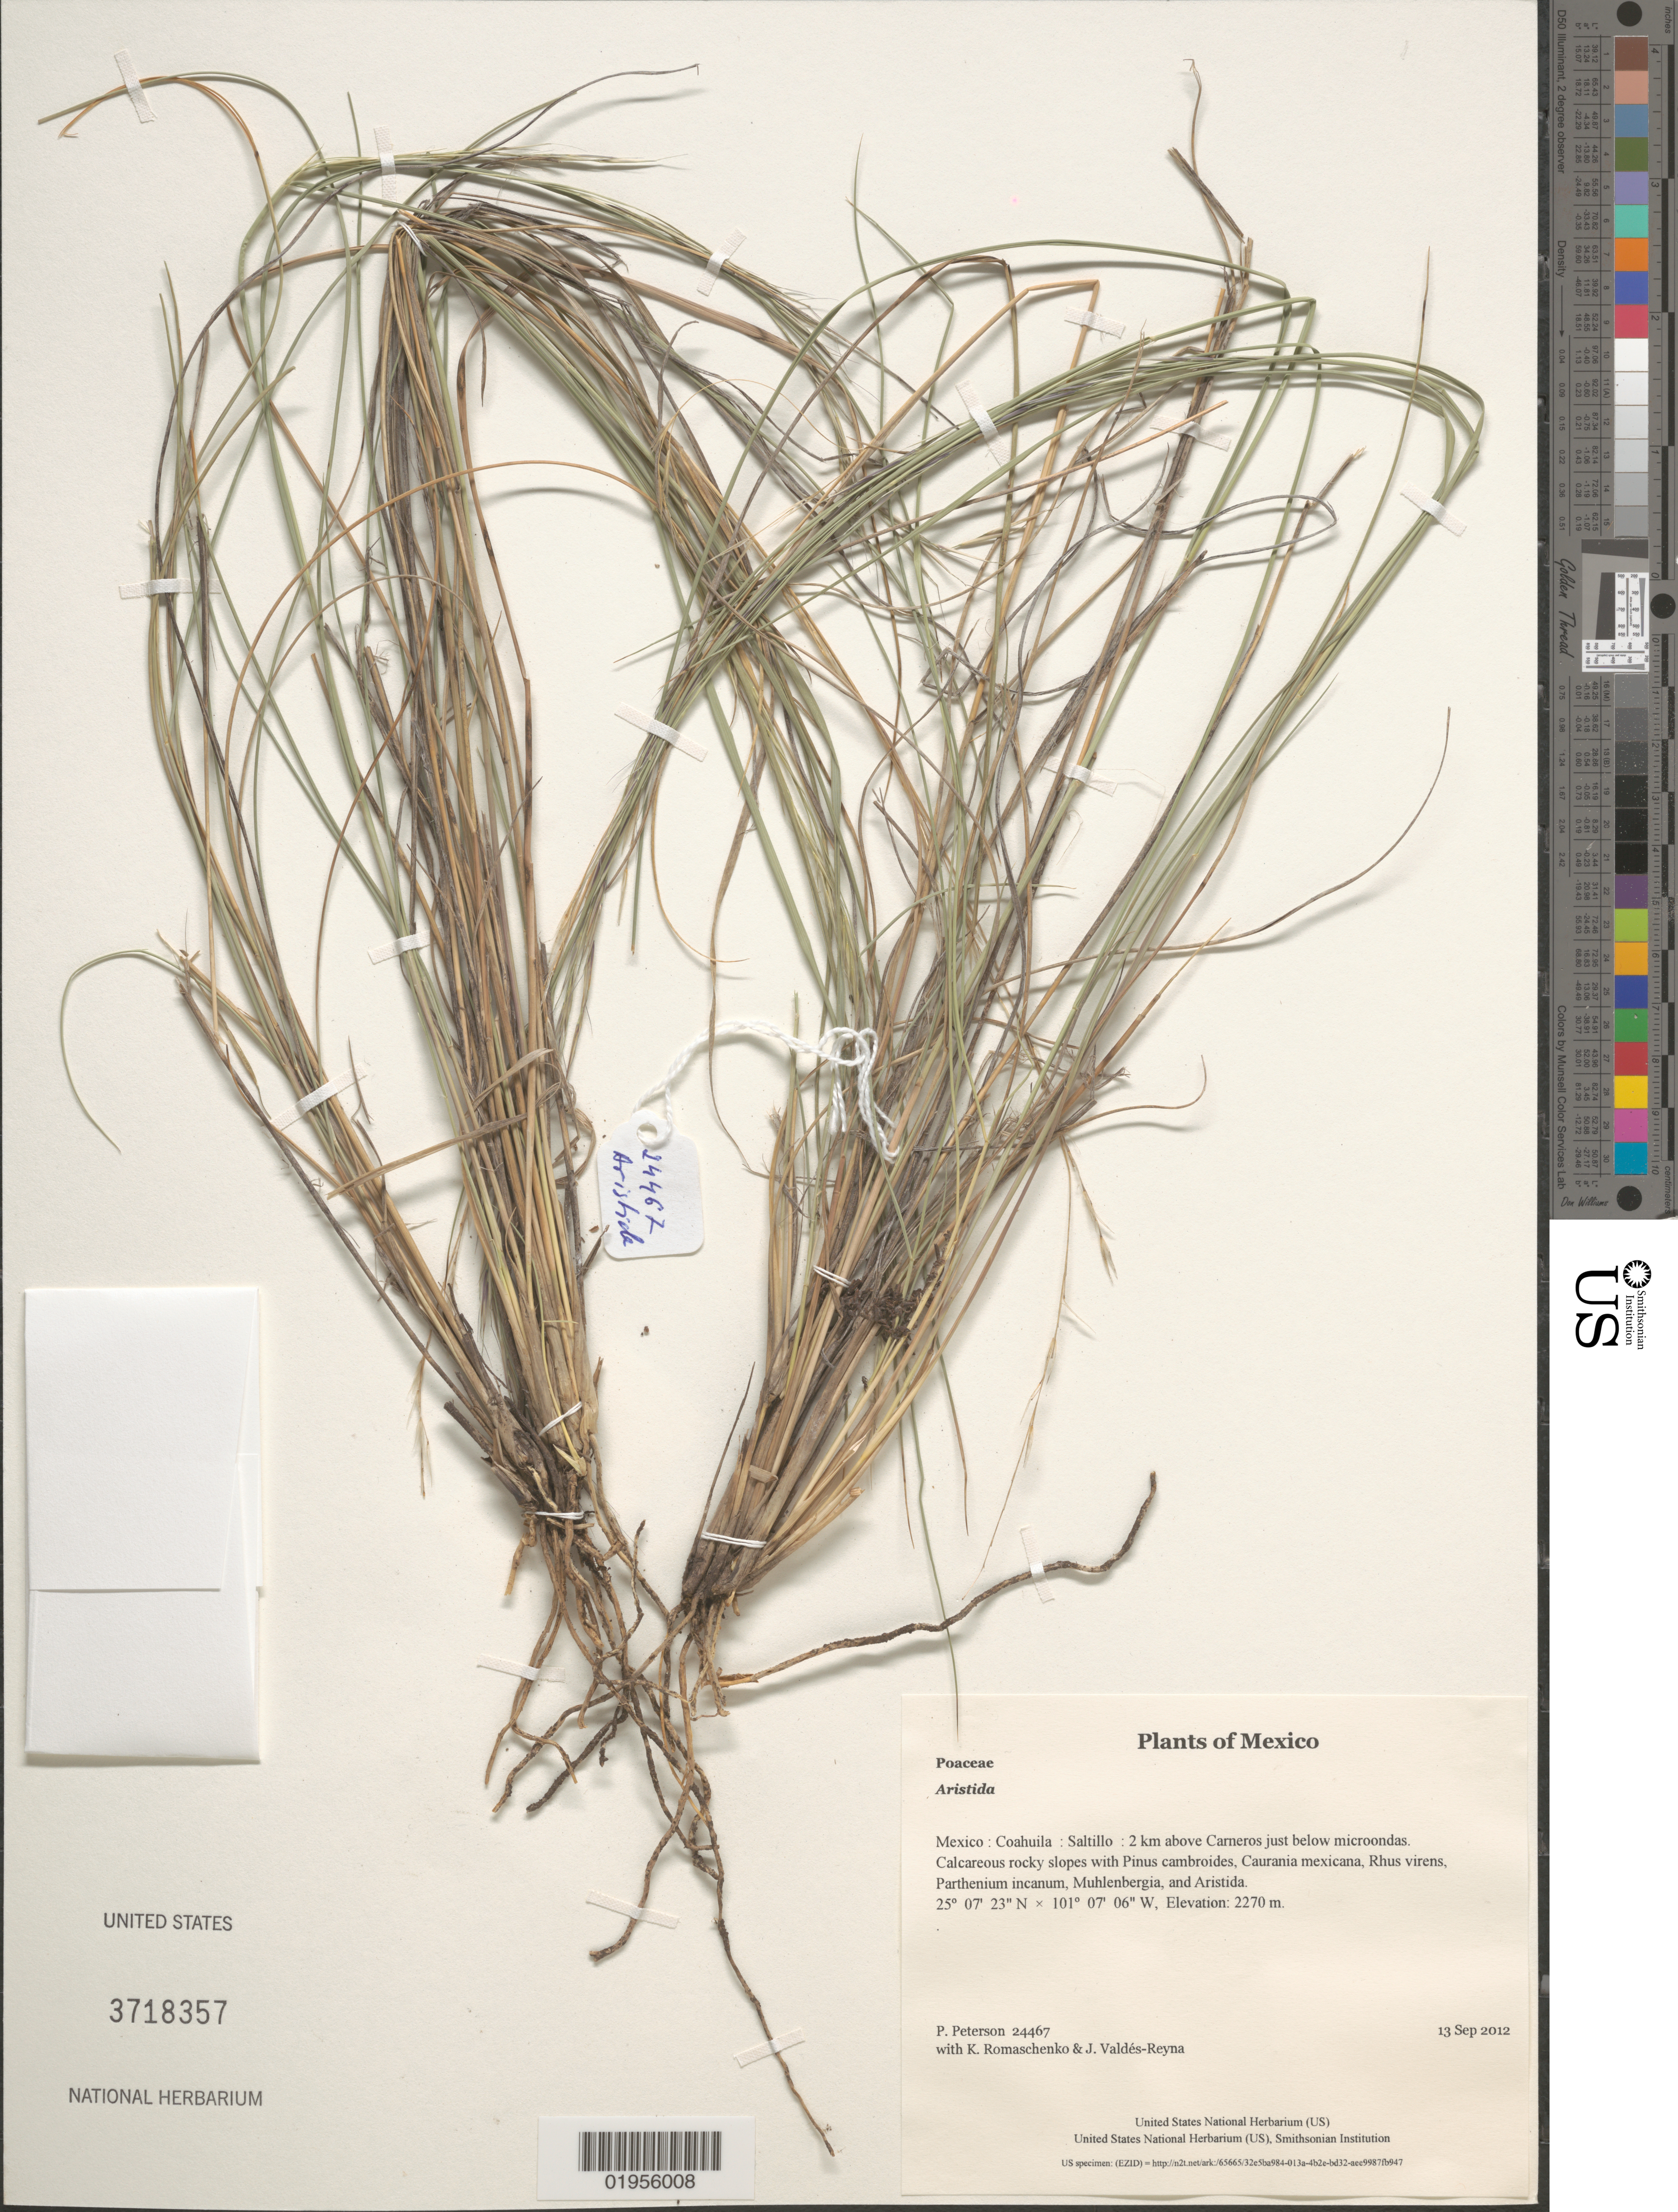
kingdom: Plantae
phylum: Tracheophyta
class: Liliopsida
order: Poales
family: Poaceae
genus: Aristida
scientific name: Aristida sp.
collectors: P. M. Peterson, K. Romaschenko & J. Valdés-Reyna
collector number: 24467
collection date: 2012-09-13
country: Mexico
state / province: Coahuila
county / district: Saltillo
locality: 2 km above Carneros just below microondas.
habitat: Calcareous rocky slopes with Pinus cambroides, Caurania mexicana, Rhus virens, Parthenium incanum, Muhlenbergia, and Aristida.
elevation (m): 2270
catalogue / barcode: US 3718357